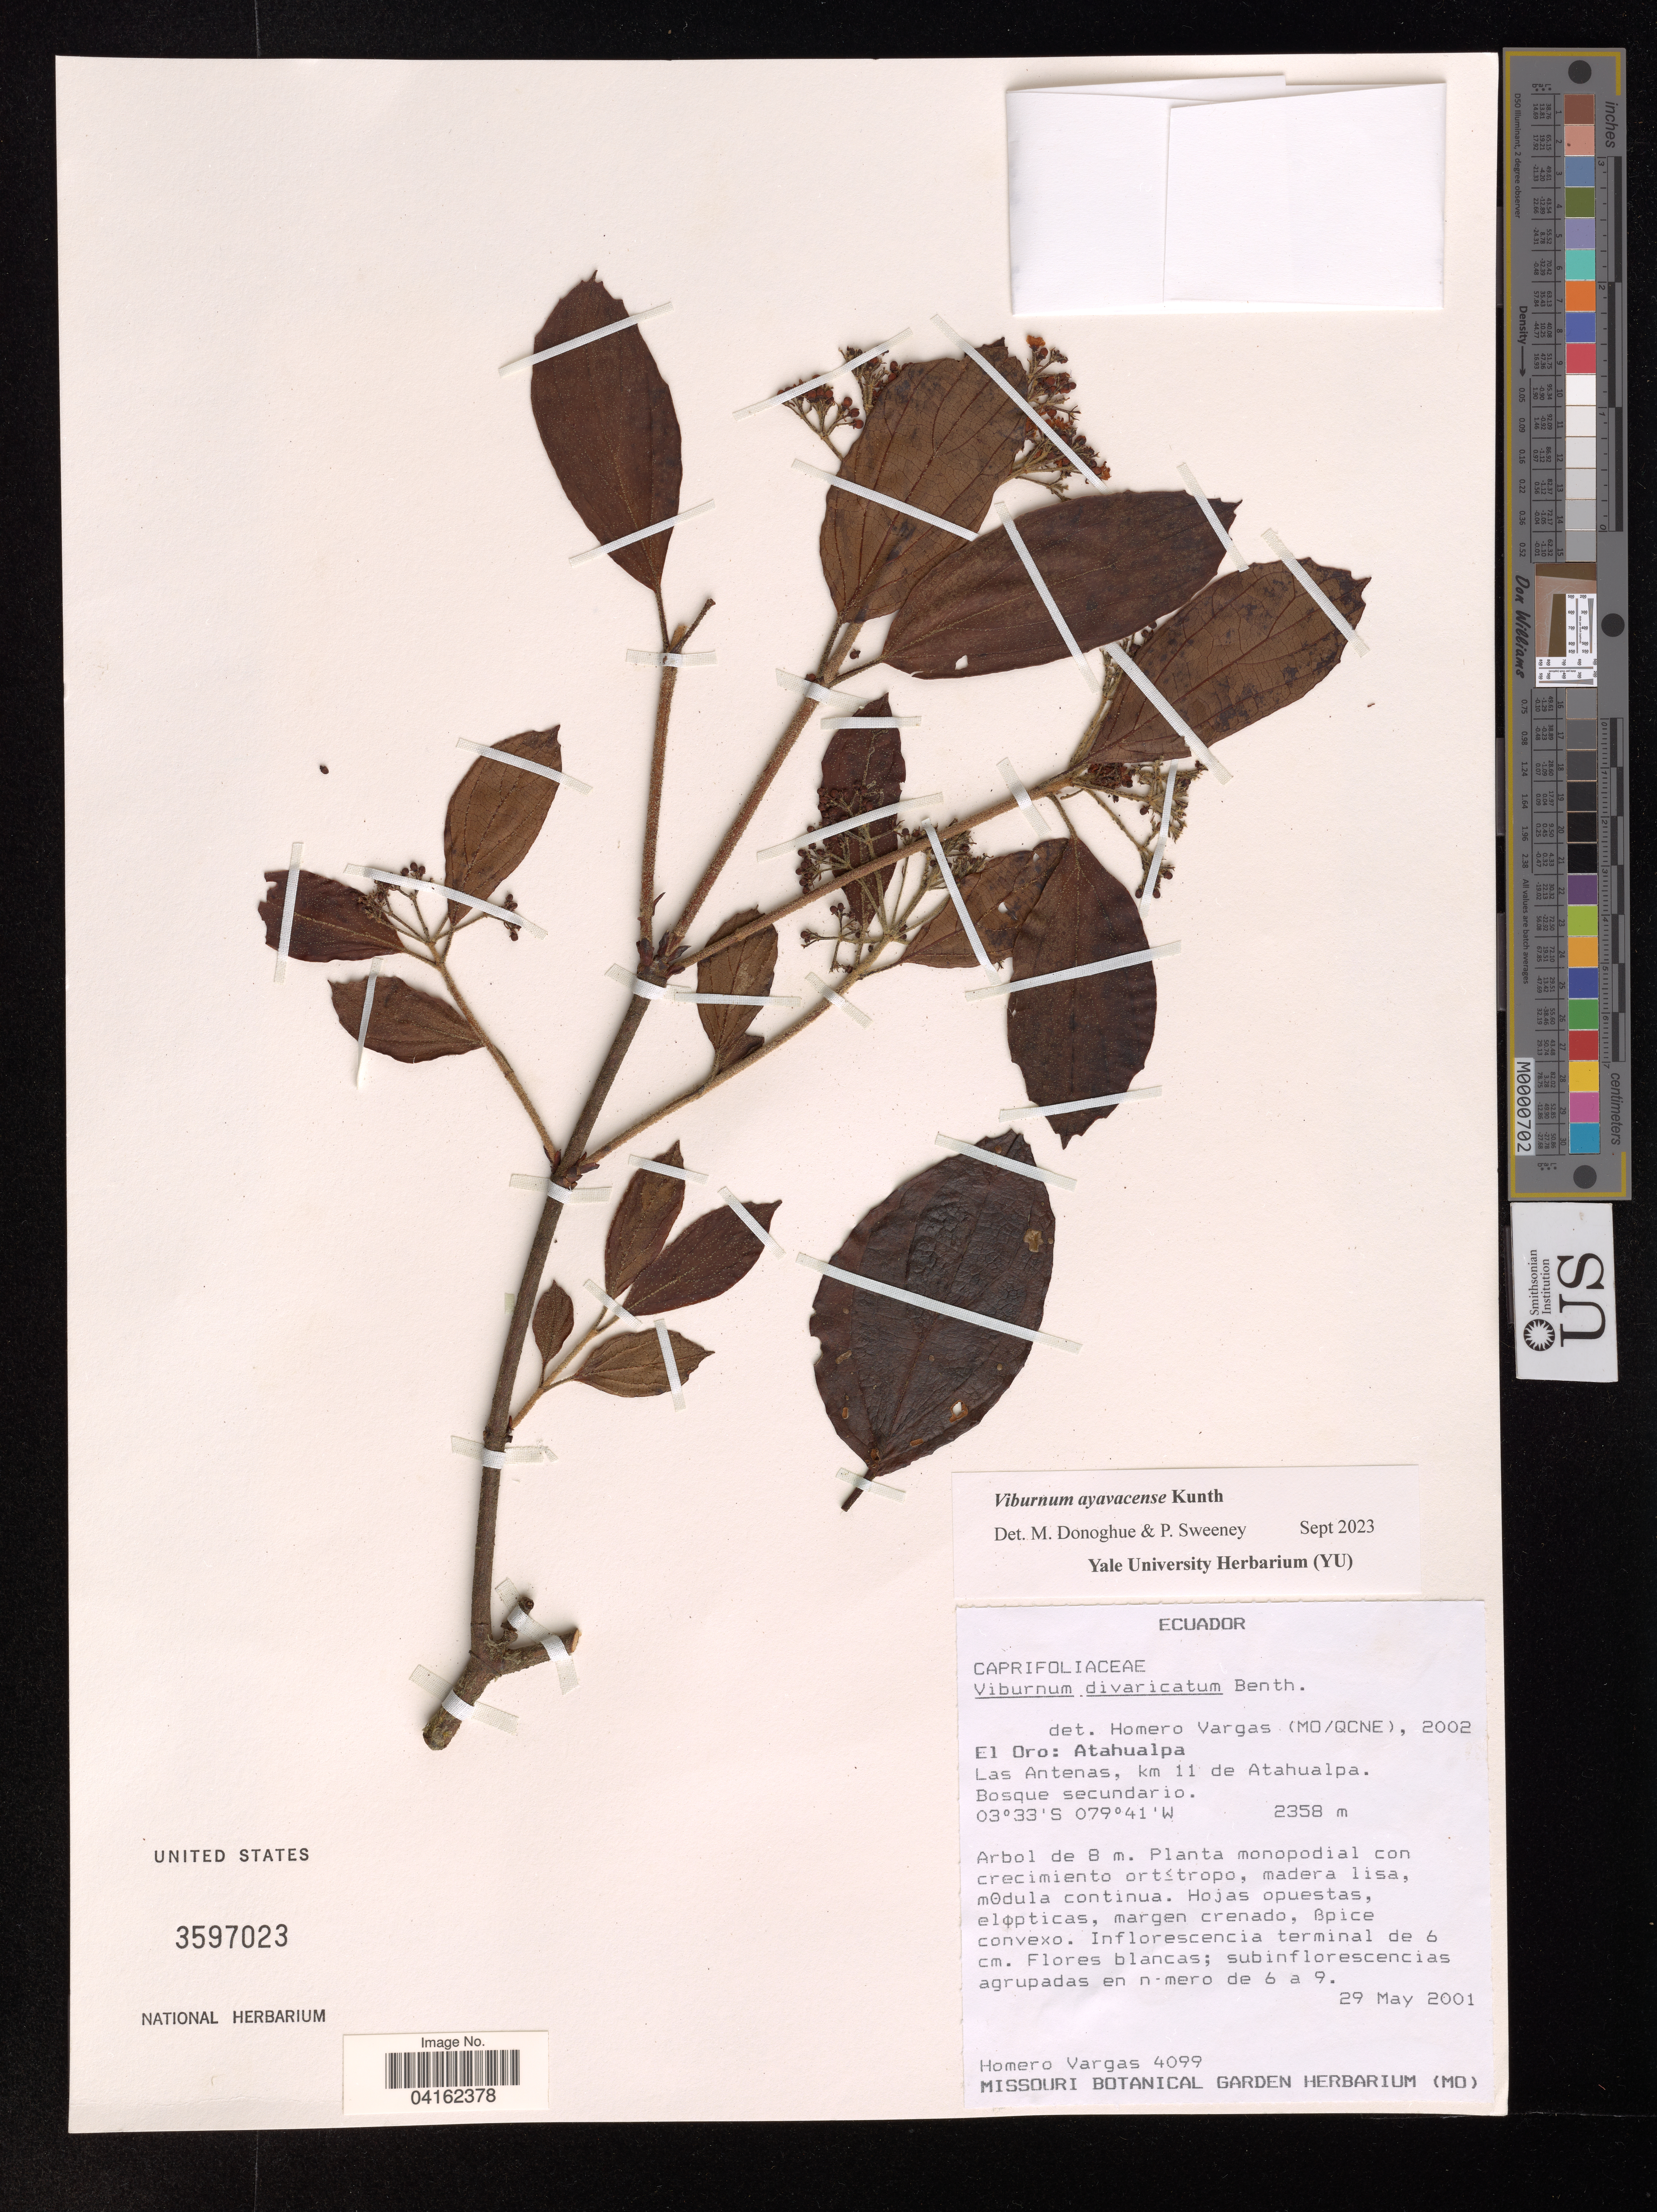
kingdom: Plantae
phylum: Tracheophyta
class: Magnoliopsida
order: Dipsacales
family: Viburnaceae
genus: Viburnum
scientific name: Viburnum ayavacense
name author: Kunth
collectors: H. Vargas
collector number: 4099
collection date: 2001-05-29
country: Ecuador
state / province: El Oro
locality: Atahualpa. Las Antenas, km 11 de Atahualpa.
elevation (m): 2358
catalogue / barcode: US 3597023